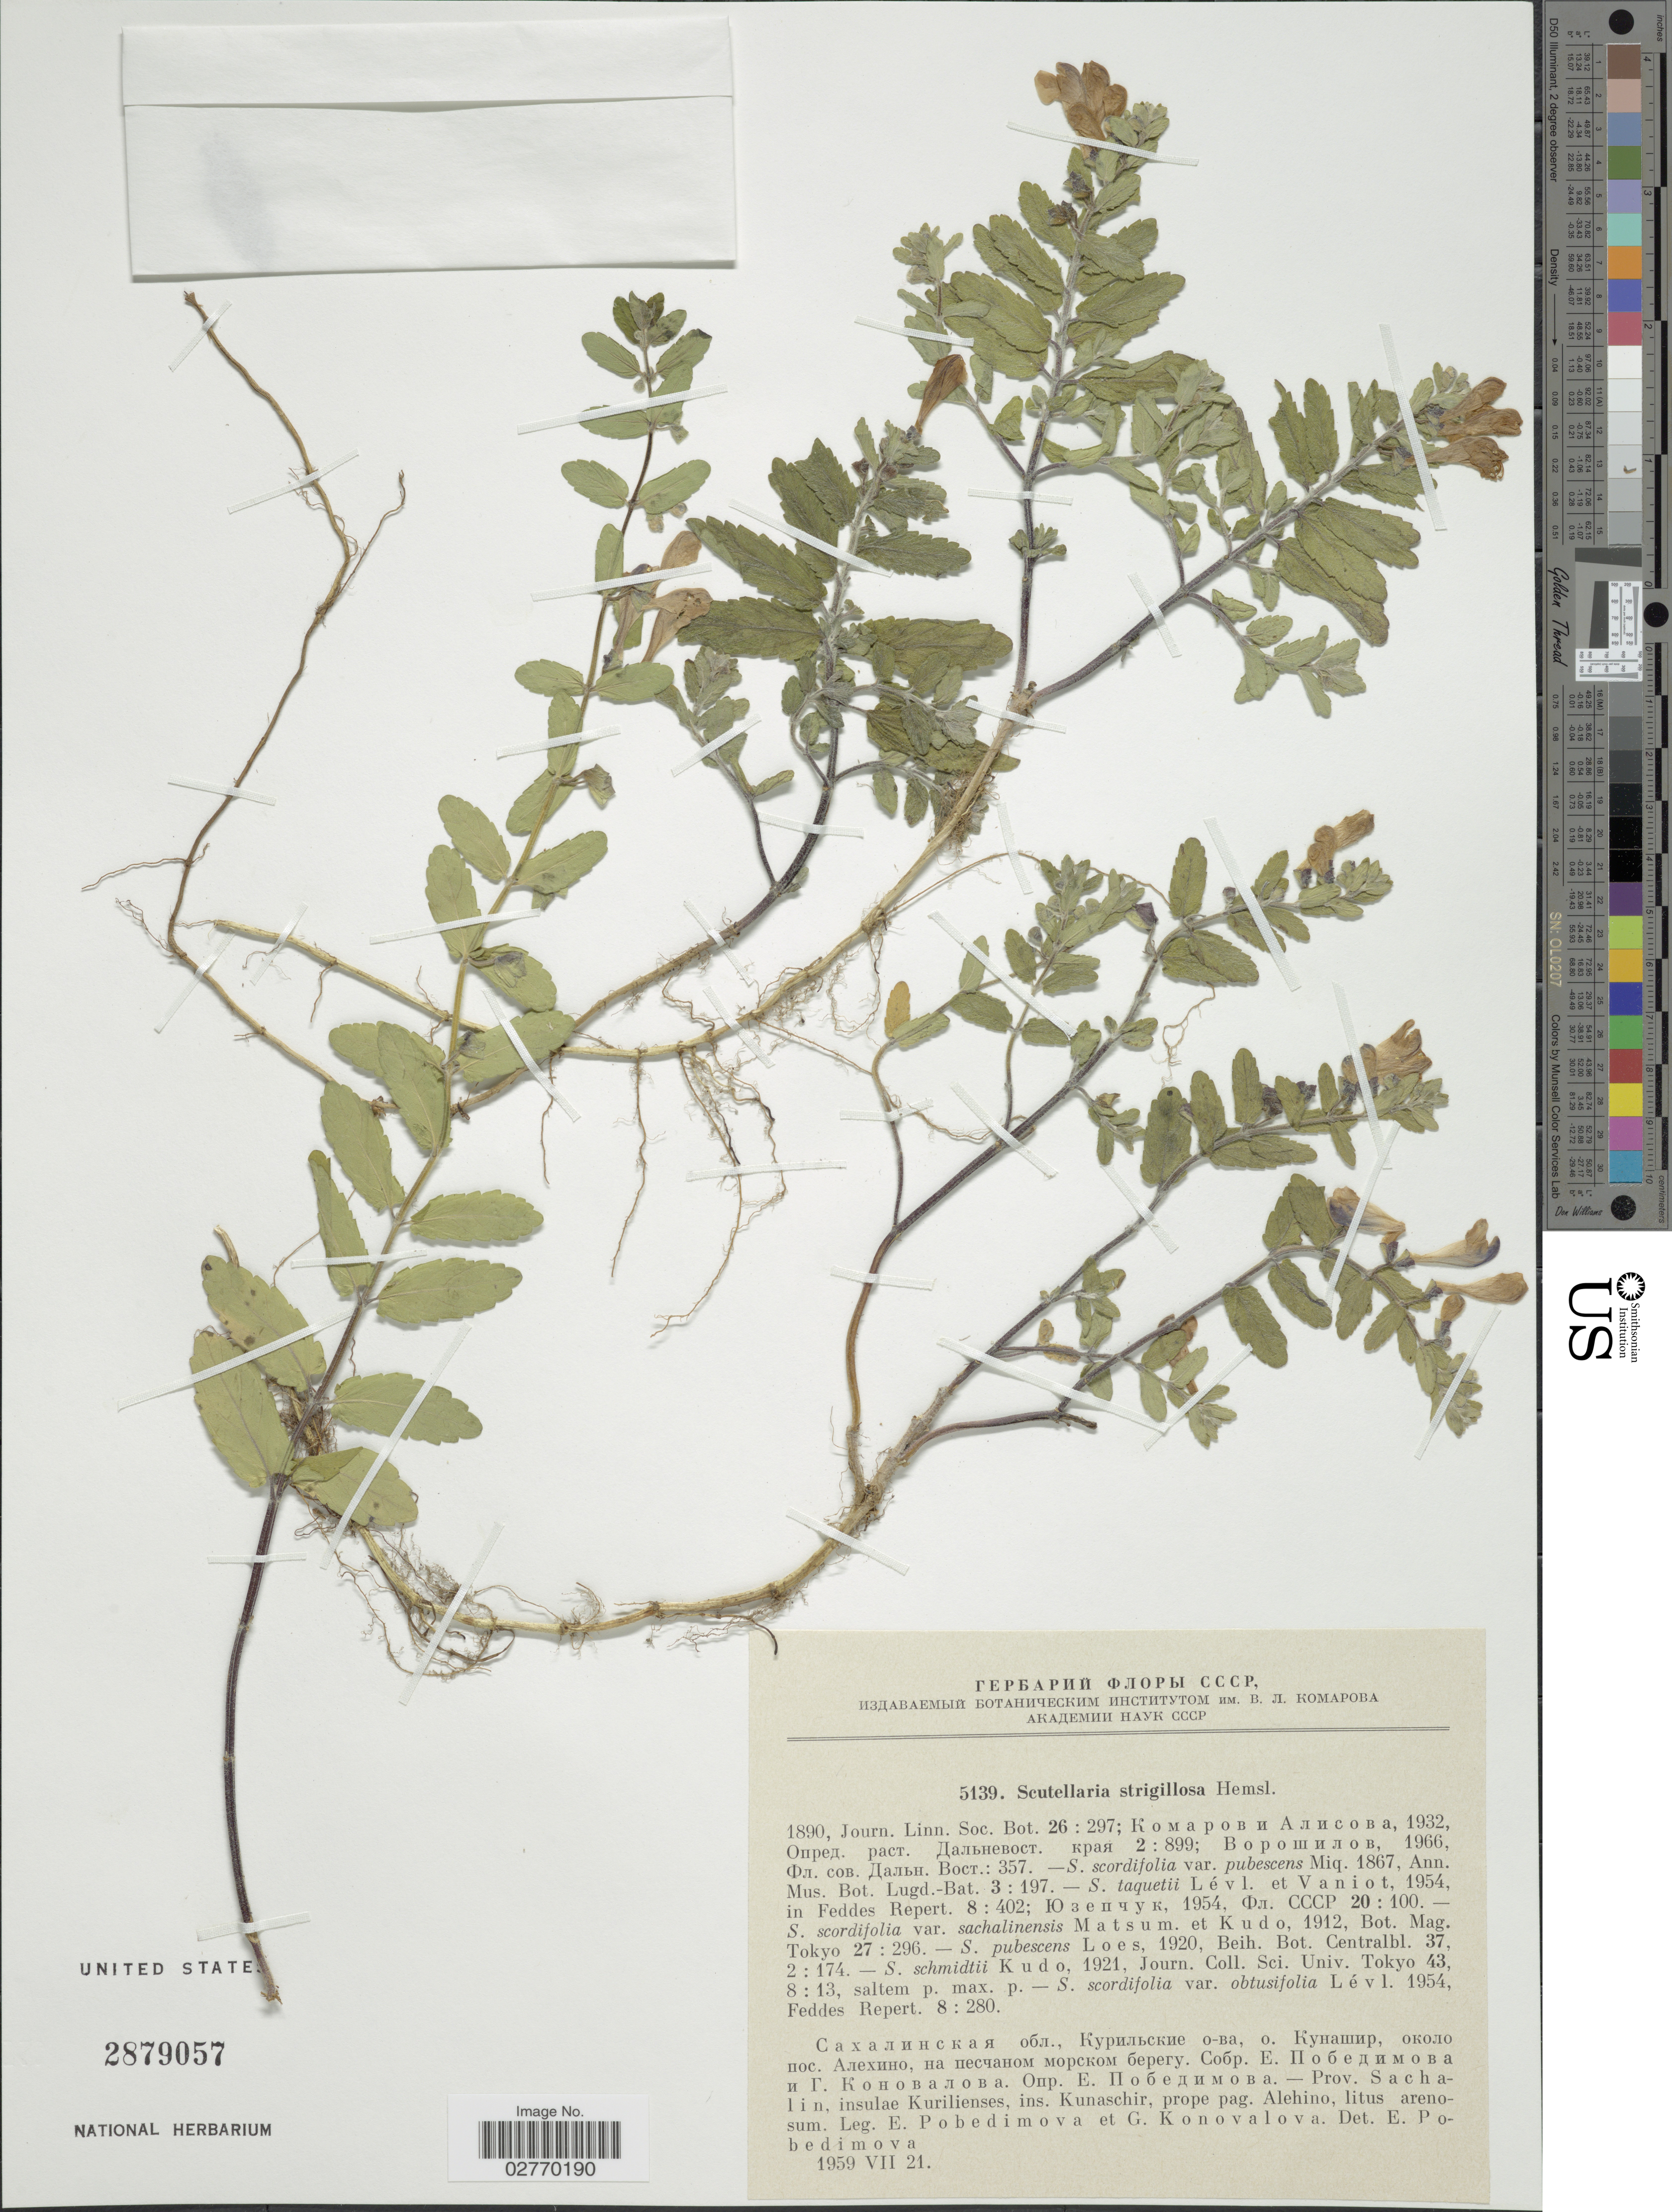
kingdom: Plantae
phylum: Tracheophyta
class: Magnoliopsida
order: Lamiales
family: Lamiaceae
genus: Scutellaria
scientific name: Scutellaria strigillosa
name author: Hemsl.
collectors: E. Pobedimova & G. Konovalova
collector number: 5139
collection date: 1959-07-21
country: Russian Federation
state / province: Sakhalin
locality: Prov. Sachalin, insulae Kurilienses, ins. Kunaschir, prope pag. Alehino, litus arenosum.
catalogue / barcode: US 2879057